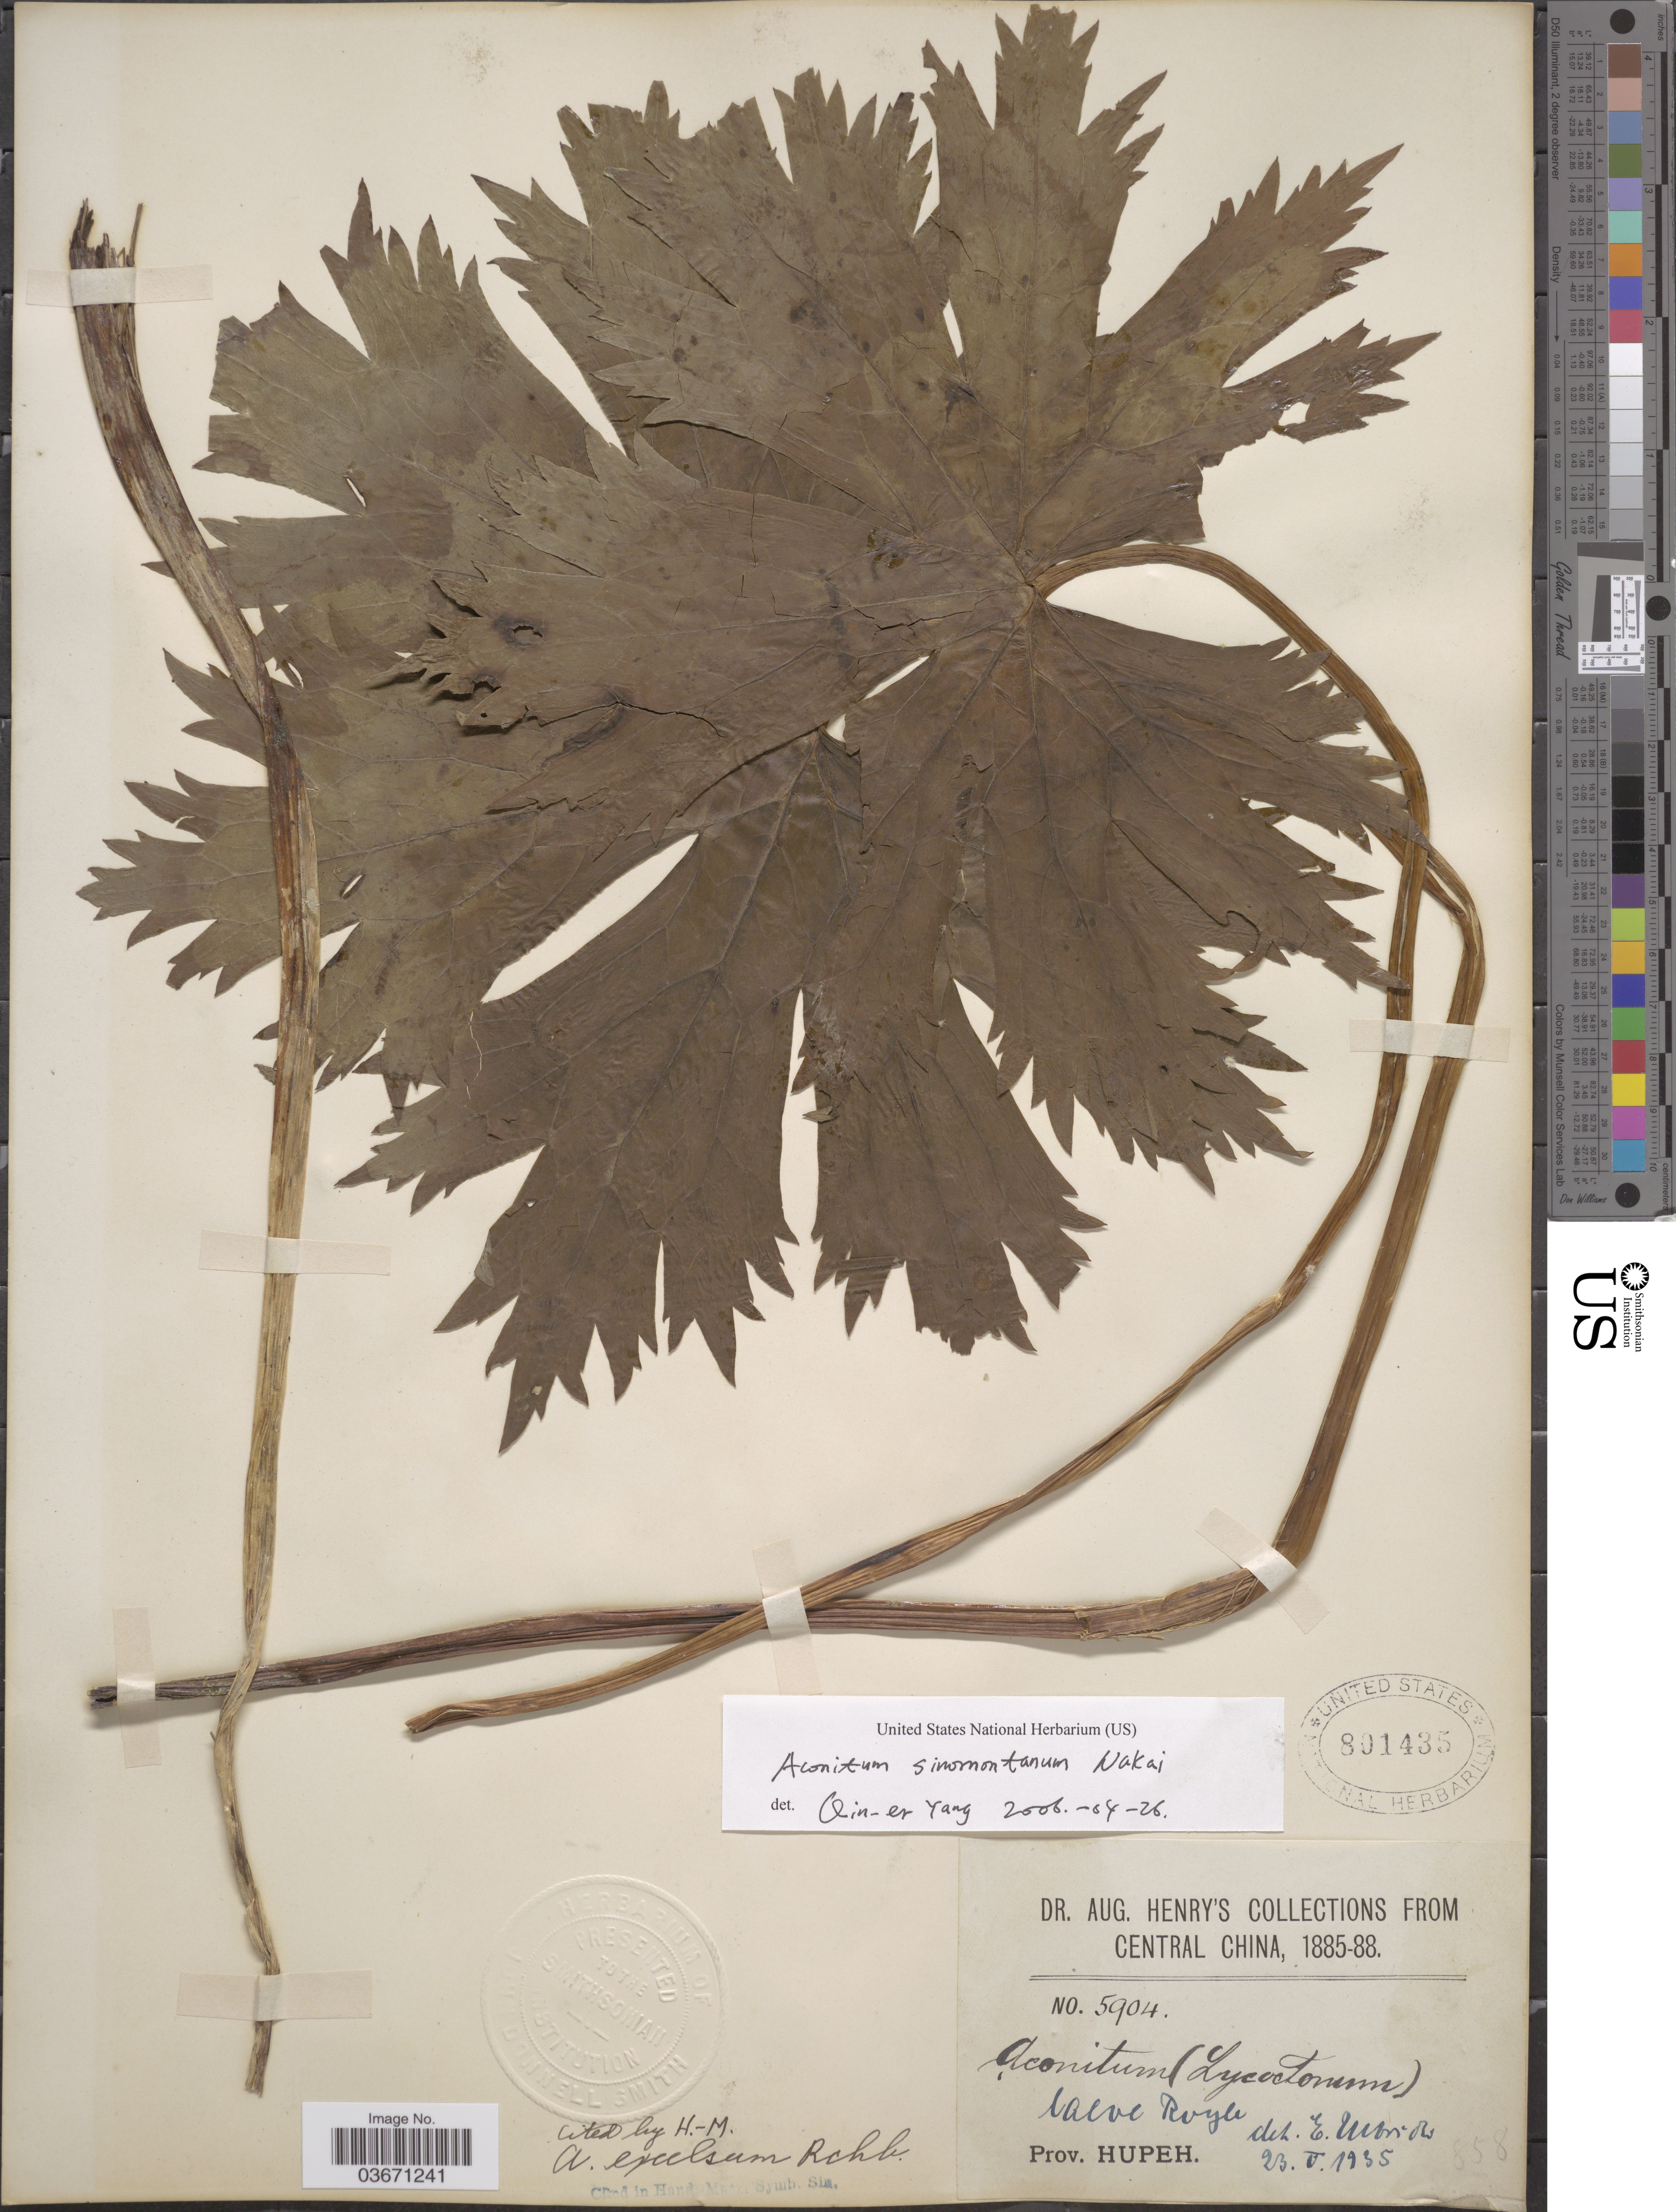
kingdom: Plantae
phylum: Tracheophyta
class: Magnoliopsida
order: Ranunculales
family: Ranunculaceae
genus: Aconitum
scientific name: Aconitum sinomontanum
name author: Nakai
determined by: Yang, Q. E.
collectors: A. Henry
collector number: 5904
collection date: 1885/1888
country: China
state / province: Hubei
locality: Central China. Prov. Hupeh.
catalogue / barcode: US 801435